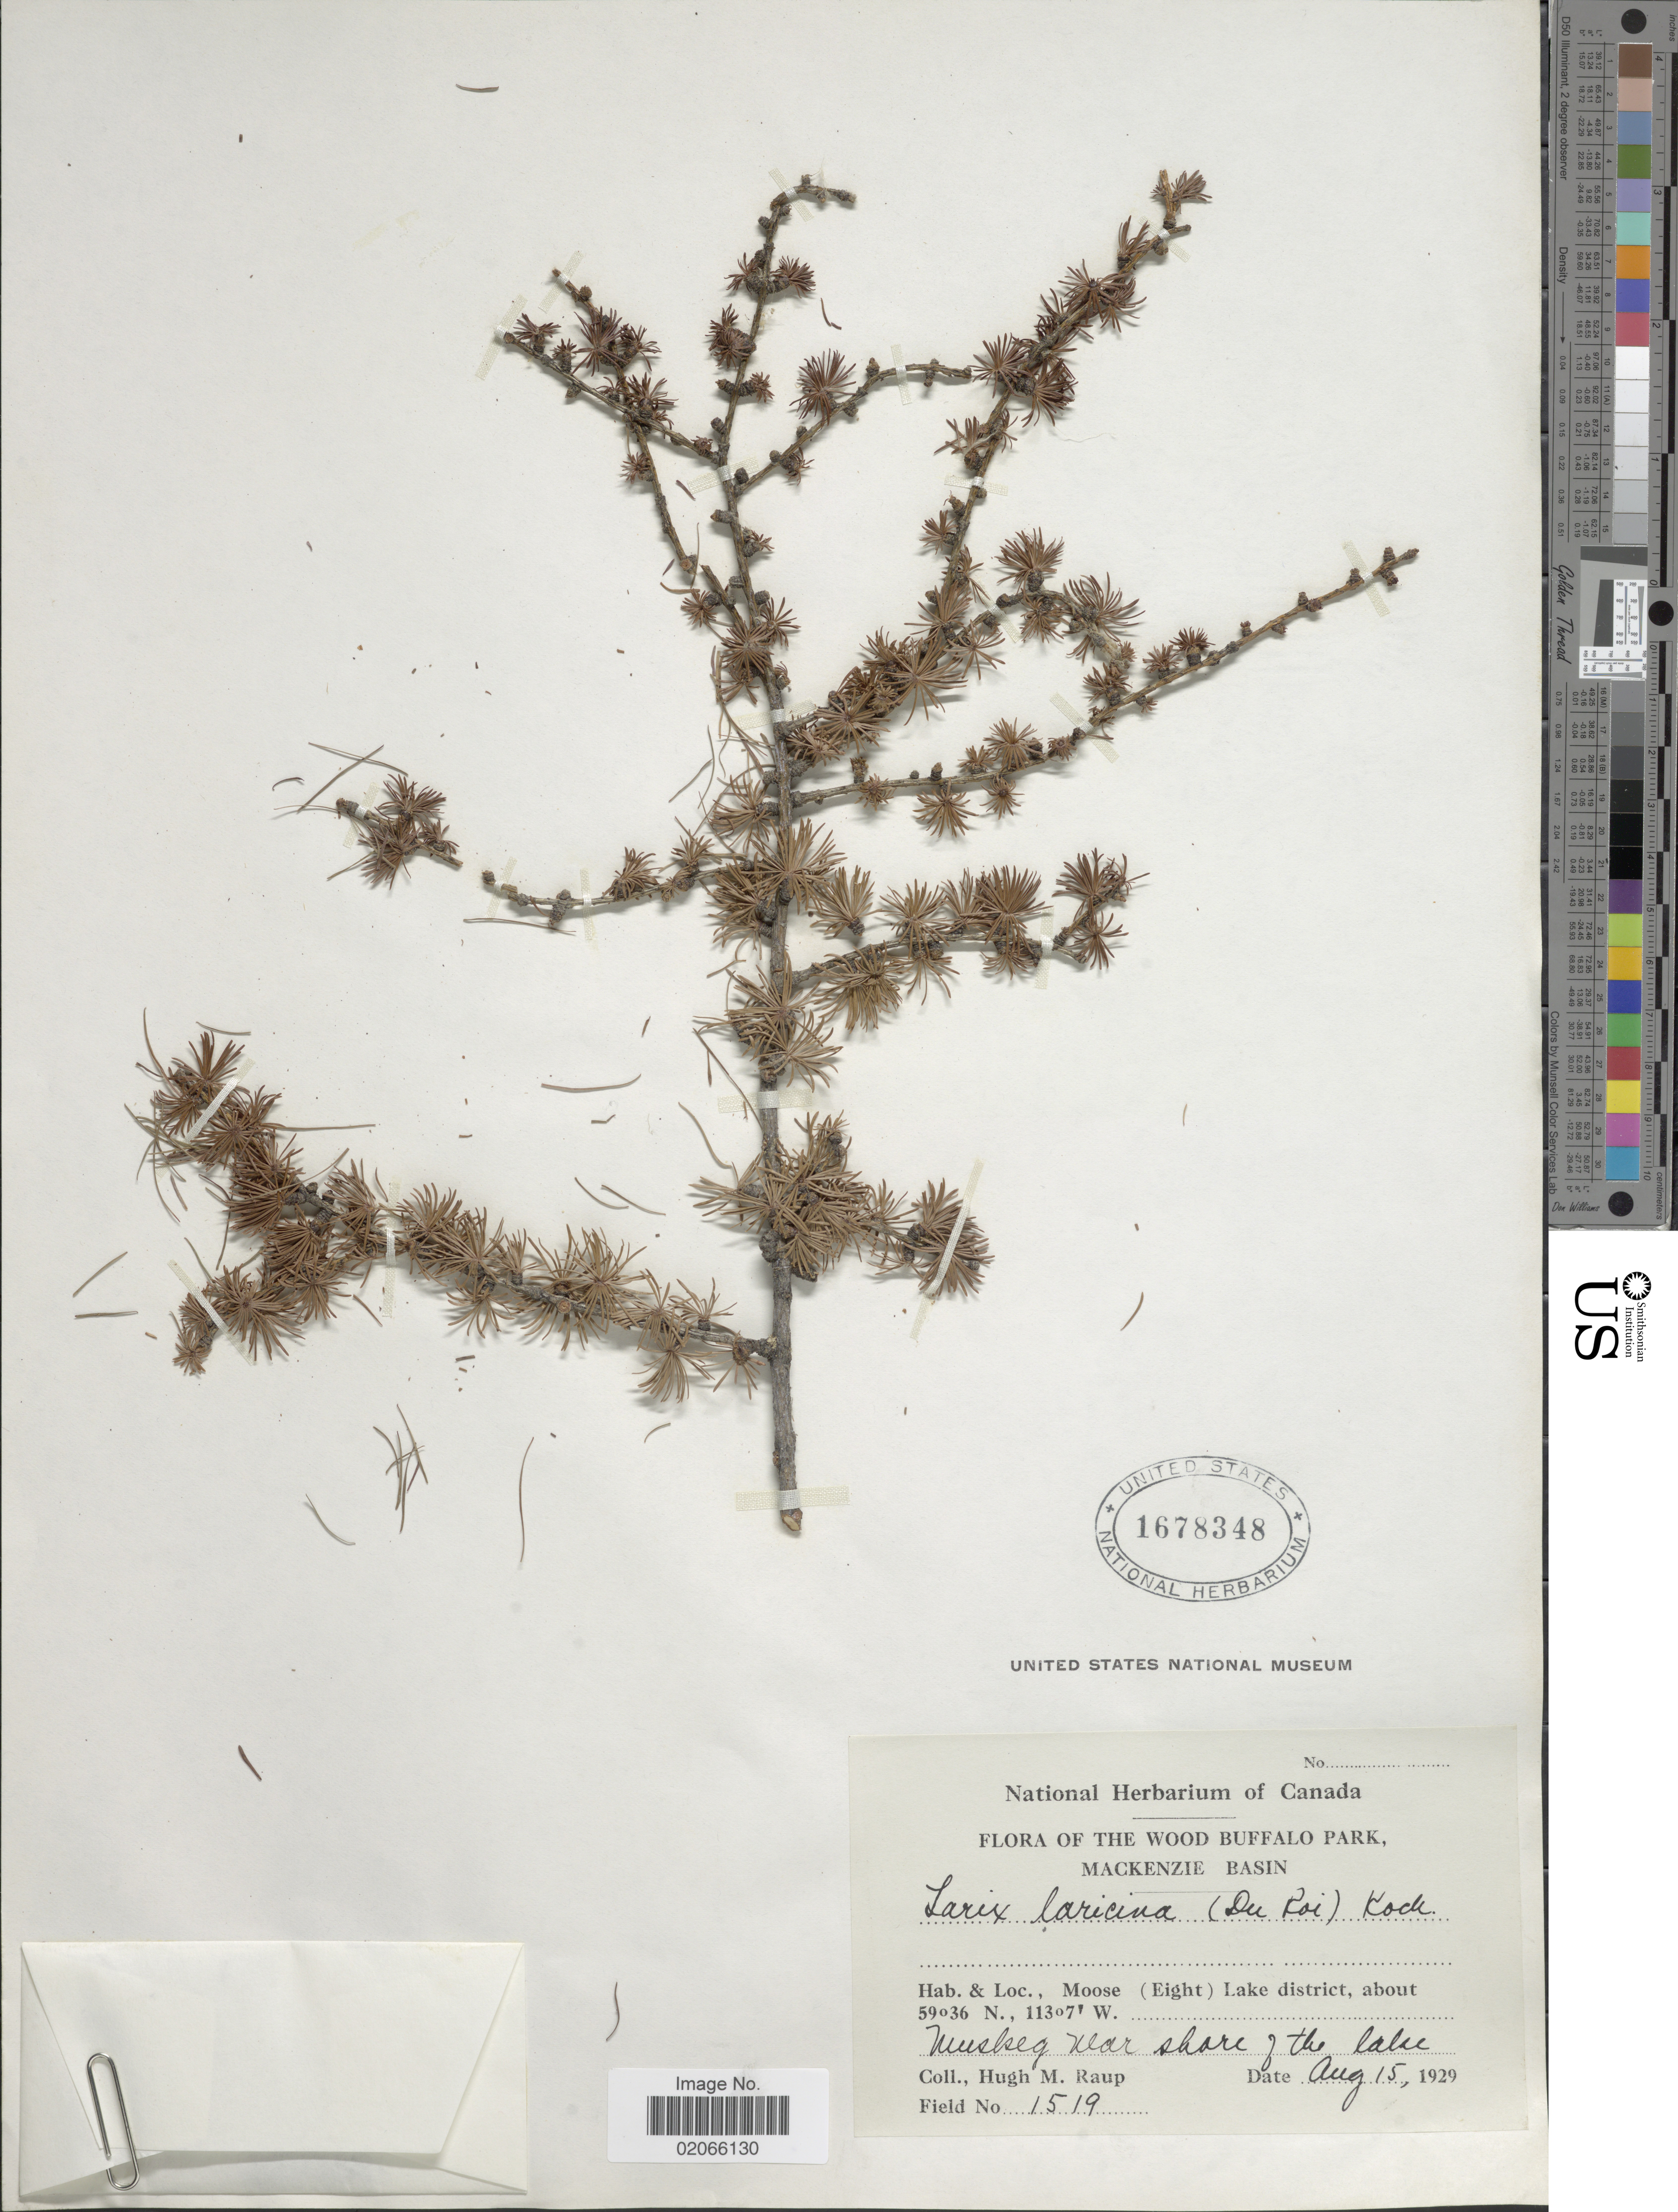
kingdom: Plantae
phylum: Tracheophyta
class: Pinopsida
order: Pinales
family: Pinaceae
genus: Larix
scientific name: Larix laricina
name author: (Du Roi) K. Koch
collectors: H. Raup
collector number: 1519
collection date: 1929-08-15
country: Canada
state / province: Alberta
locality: Wood Buffalo Park, Mackenzie Basin. Moose (Eigh) Lake district. Musbeg Near shore of the lake.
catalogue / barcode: US 1678348